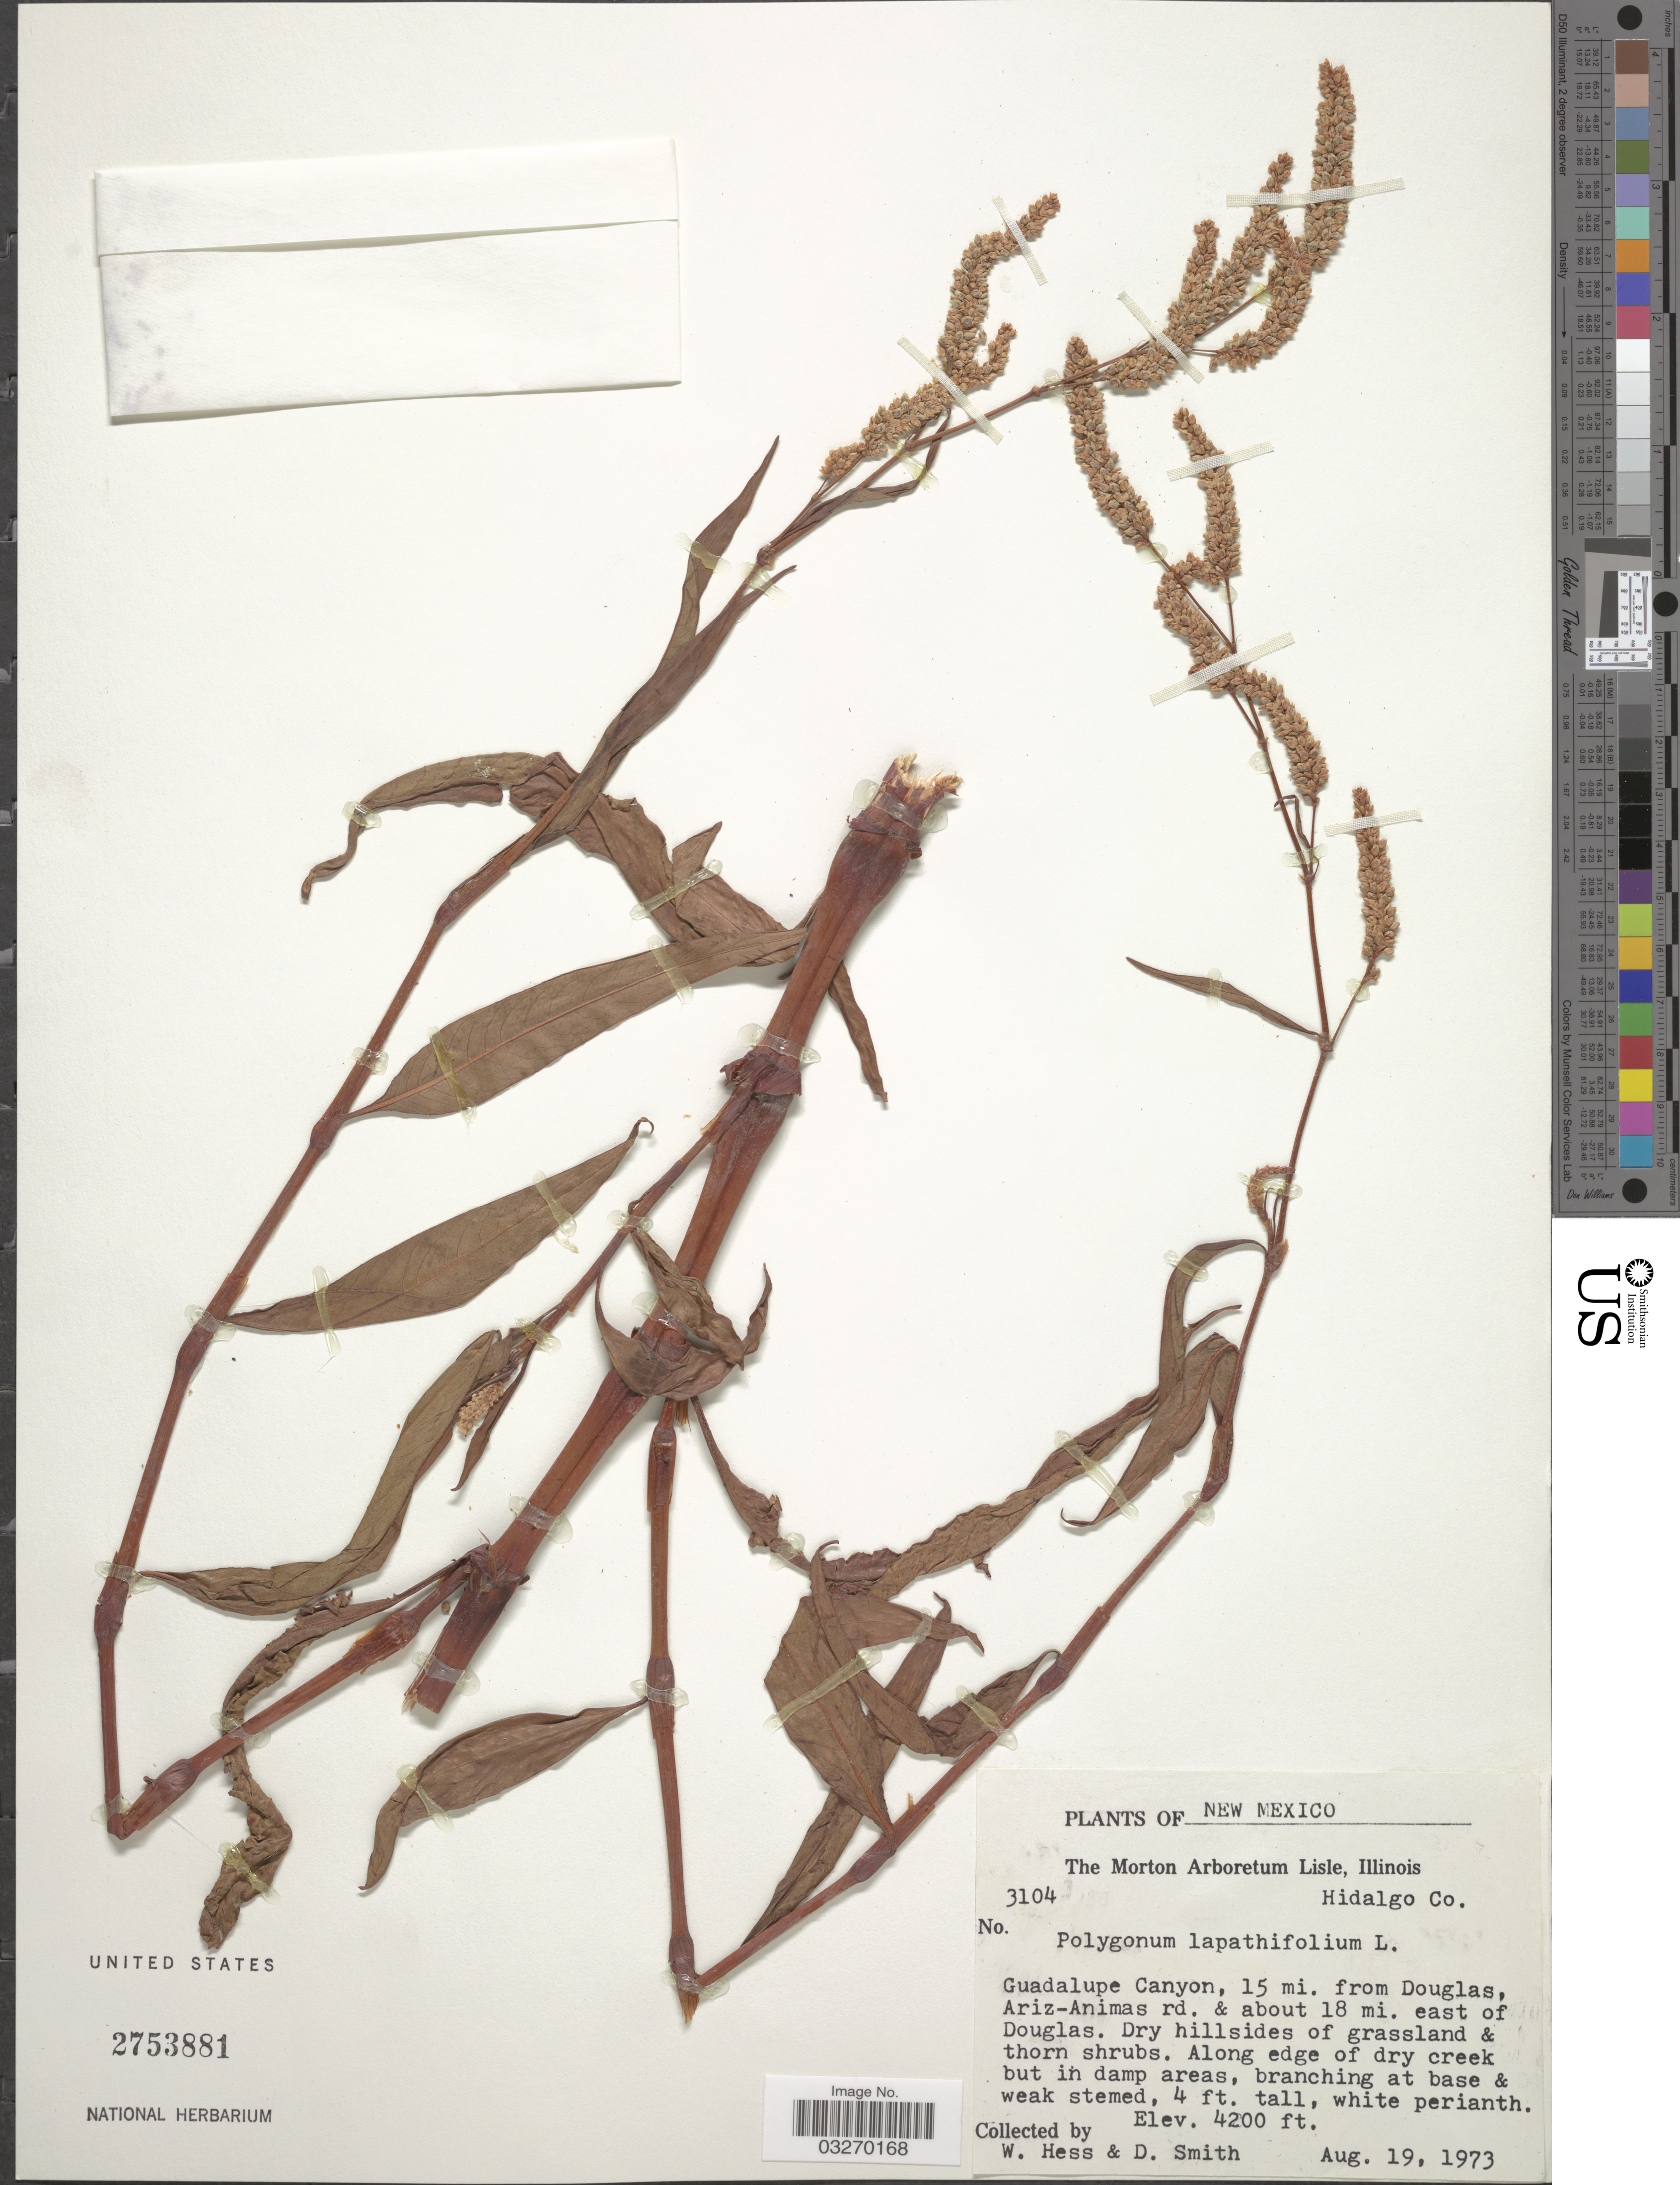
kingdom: Plantae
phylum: Tracheophyta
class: Magnoliopsida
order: Caryophyllales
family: Polygonaceae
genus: Persicaria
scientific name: Persicaria lapathifolia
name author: (L.) Delarbre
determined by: Atha, D. E.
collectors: W. Hess & D. Smith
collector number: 3104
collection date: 1973-08-19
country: United States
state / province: New Mexico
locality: Hidalgo Co. Guadalupe Canyon, 15 mi. from Douglas, Ariz-Animas rd. & about 18 mi. east of Douglas.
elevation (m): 1280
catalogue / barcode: US 2753881